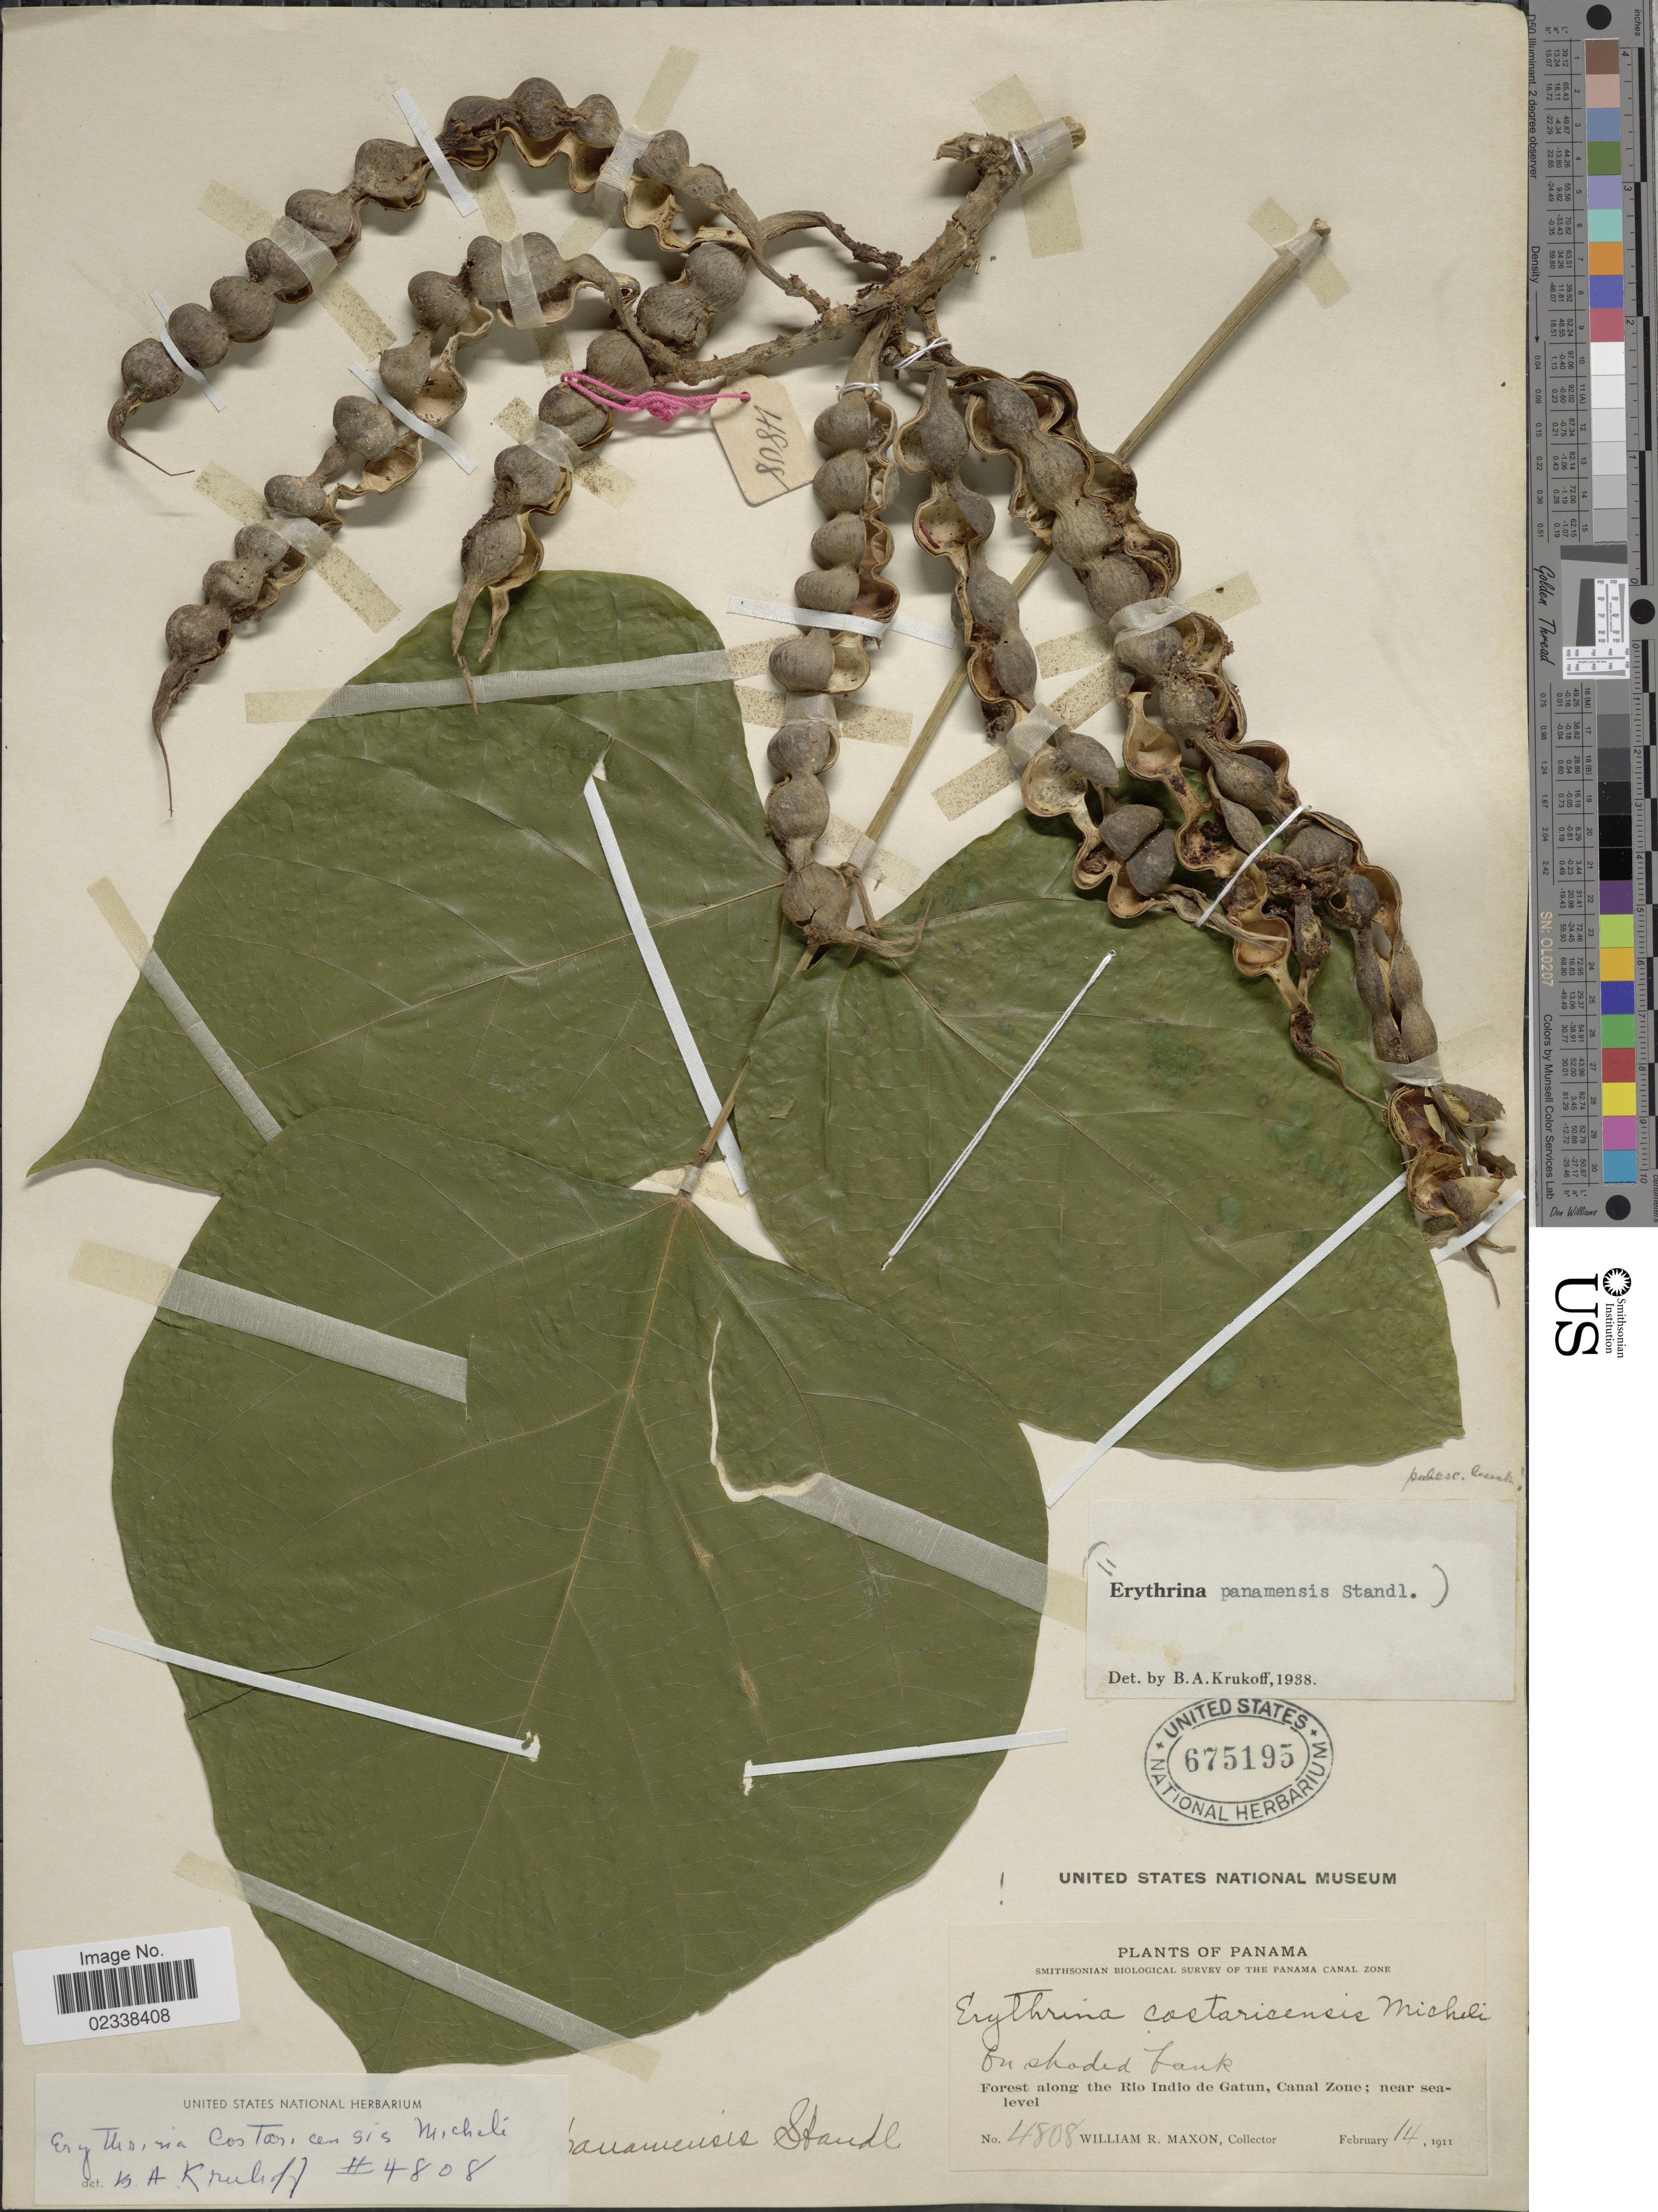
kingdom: Plantae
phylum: Tracheophyta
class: Magnoliopsida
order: Fabales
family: Fabaceae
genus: Erythrina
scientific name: Erythrina costaricensis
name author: Micheli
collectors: W. R. Maxon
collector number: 4808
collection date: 1911-02-14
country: Panama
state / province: Colón / Panamá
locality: along the Rio Indio de Gatun, Canal Zone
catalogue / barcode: US 675195